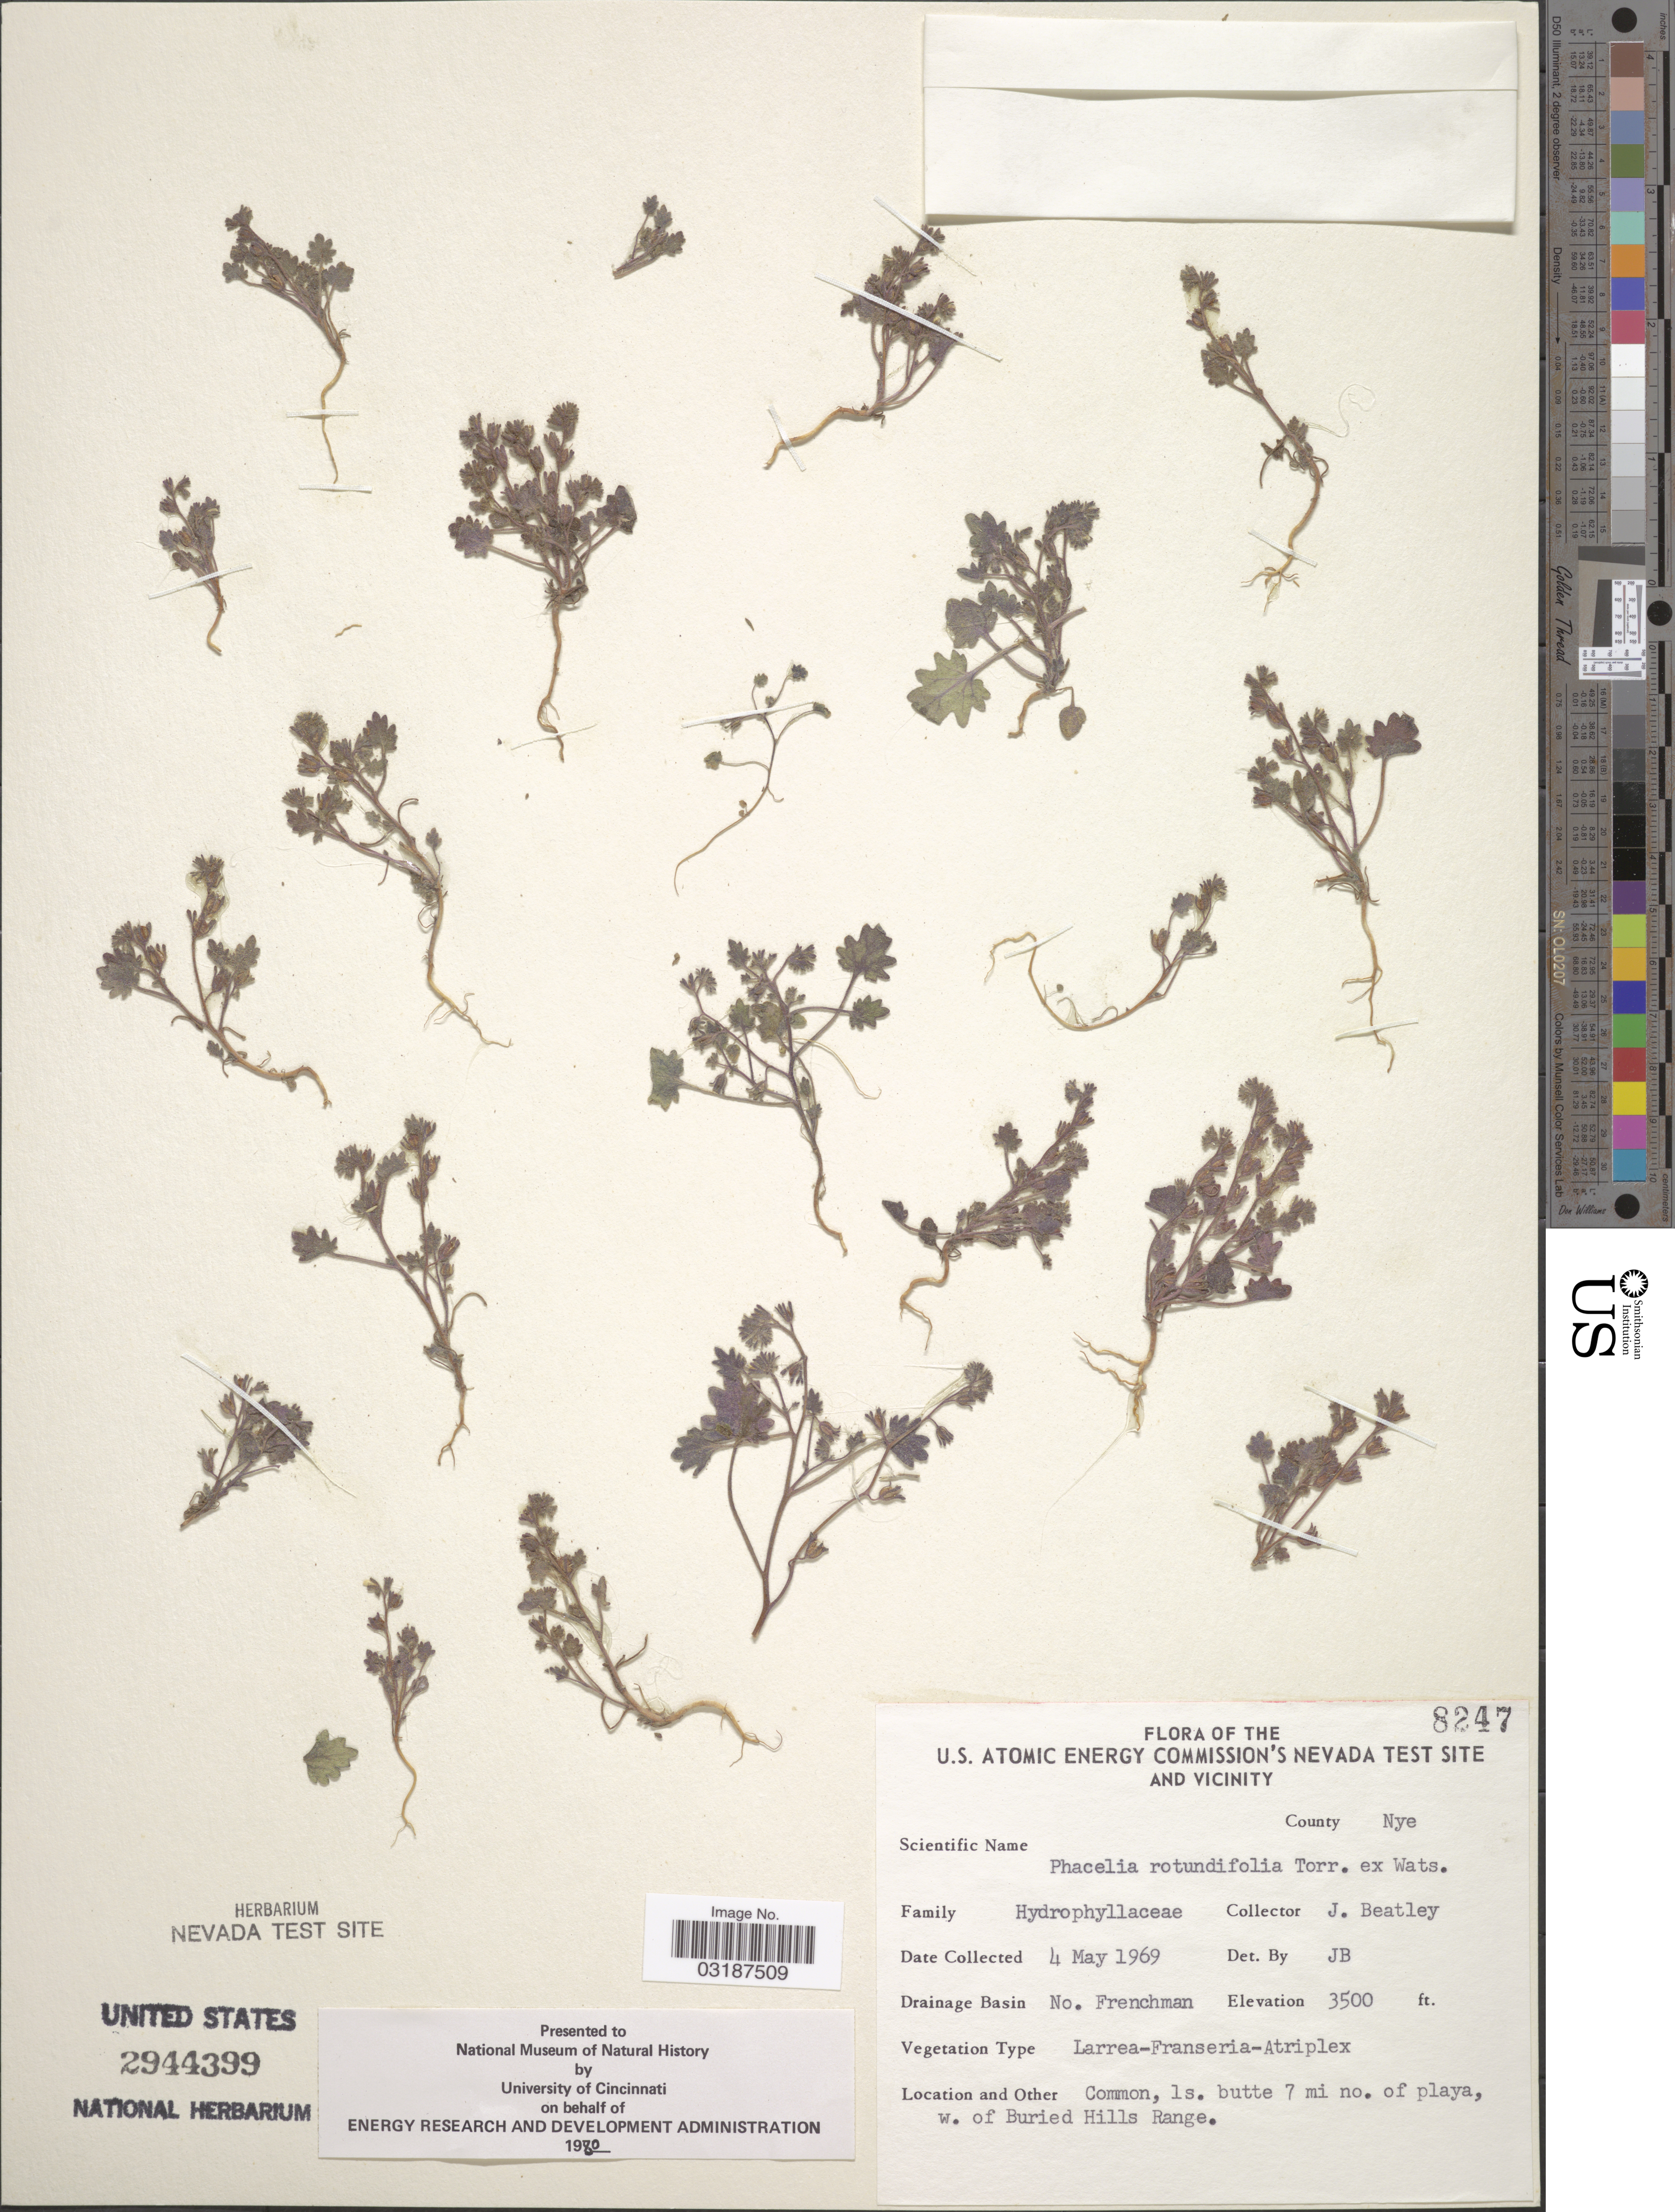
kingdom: Plantae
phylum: Tracheophyta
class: Magnoliopsida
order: Boraginales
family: Hydrophyllaceae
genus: Phacelia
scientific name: Phacelia rotundifolia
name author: Torr. ex S. Watson in C. King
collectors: J. C. Beatley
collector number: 8247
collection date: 1969-05-04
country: United States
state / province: Nevada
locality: U.S. Atomic Energy Commission's Nevada Test Site and Vicinity. County Nye. Drainage Basin No. Frenchman. Common, ls. butte 7 mi no. of playa, w. of Burried Hills Range.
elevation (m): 1067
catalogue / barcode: US 2944399